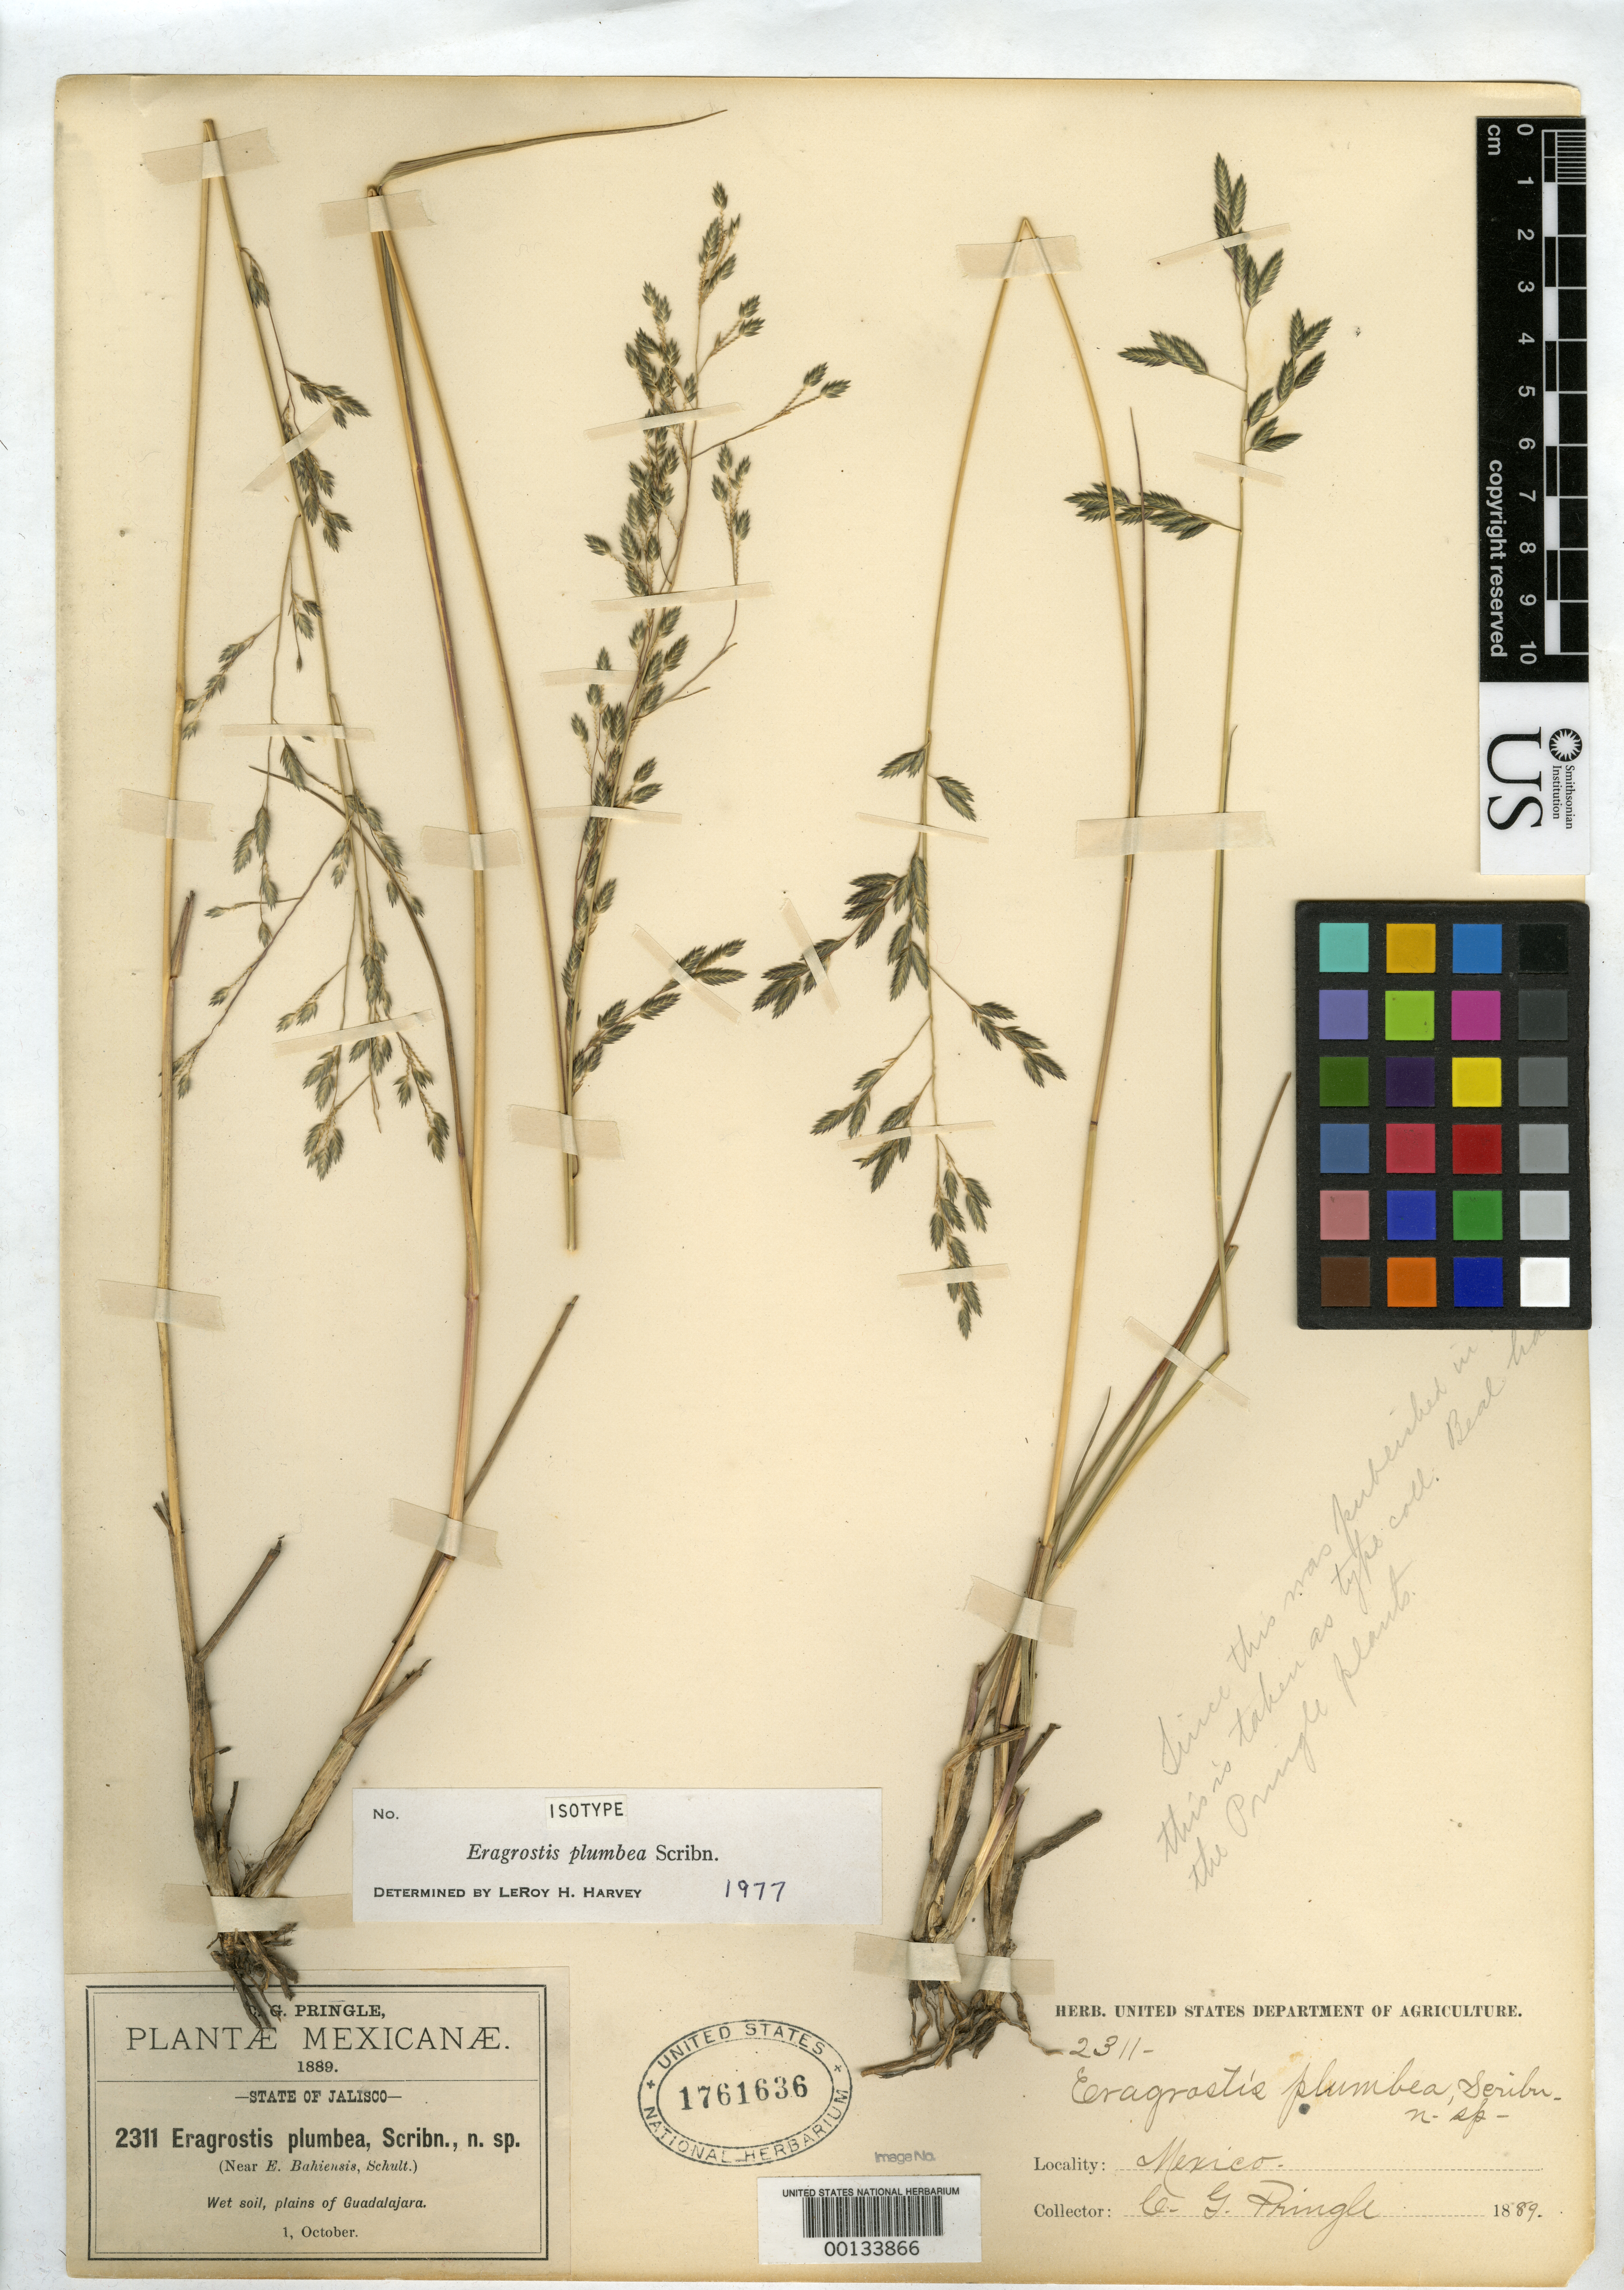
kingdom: Plantae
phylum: Tracheophyta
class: Liliopsida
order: Poales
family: Poaceae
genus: Eragrostis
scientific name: Eragrostis plumbea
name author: Scribn. ex W.J. Beal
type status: Syntype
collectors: C. G. Pringle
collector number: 2311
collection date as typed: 01 Oct 1889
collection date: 1889-10-01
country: Mexico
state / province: Jalisco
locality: Plains of Guadalajara.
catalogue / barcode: US 1761636